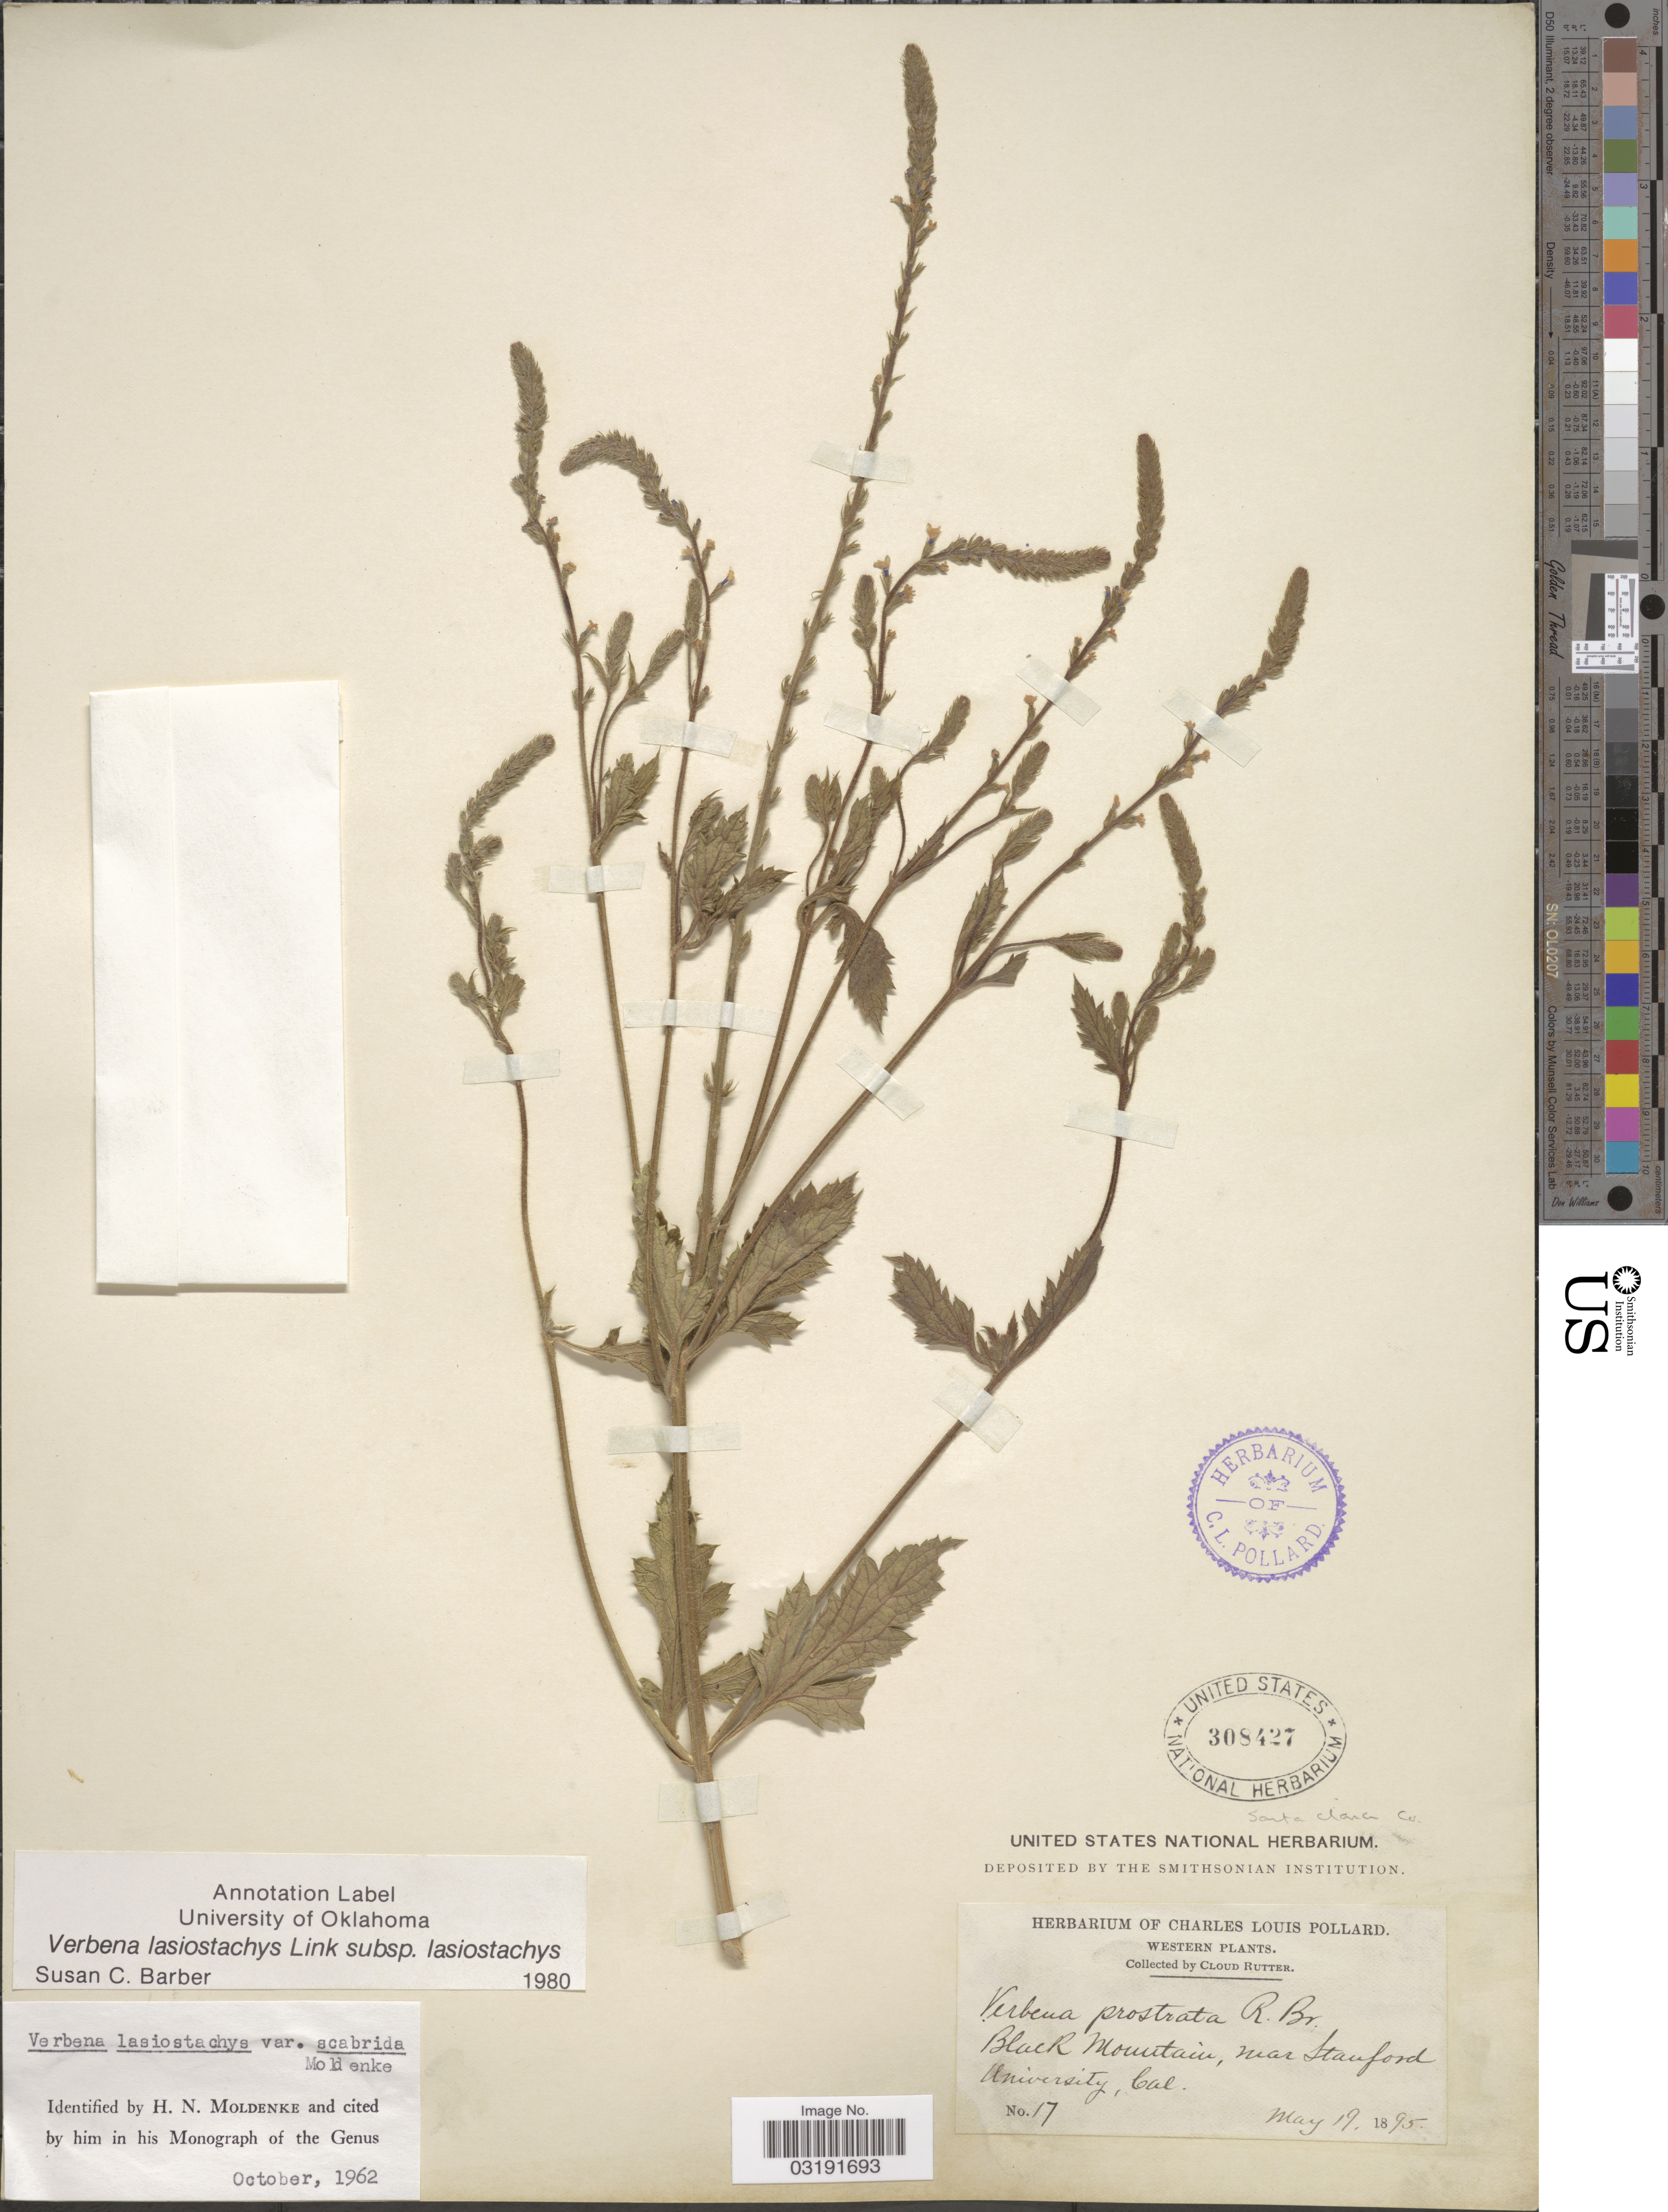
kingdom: Plantae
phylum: Tracheophyta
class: Magnoliopsida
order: Lamiales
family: Verbenaceae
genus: Verbena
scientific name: Verbena lasiostachys var. lasiostachys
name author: Link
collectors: C. Rutter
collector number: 17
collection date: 1895-05-19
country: United States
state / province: California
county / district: Santa Clara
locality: Western. Black Mountain, near Stanford University.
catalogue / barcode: US 308427